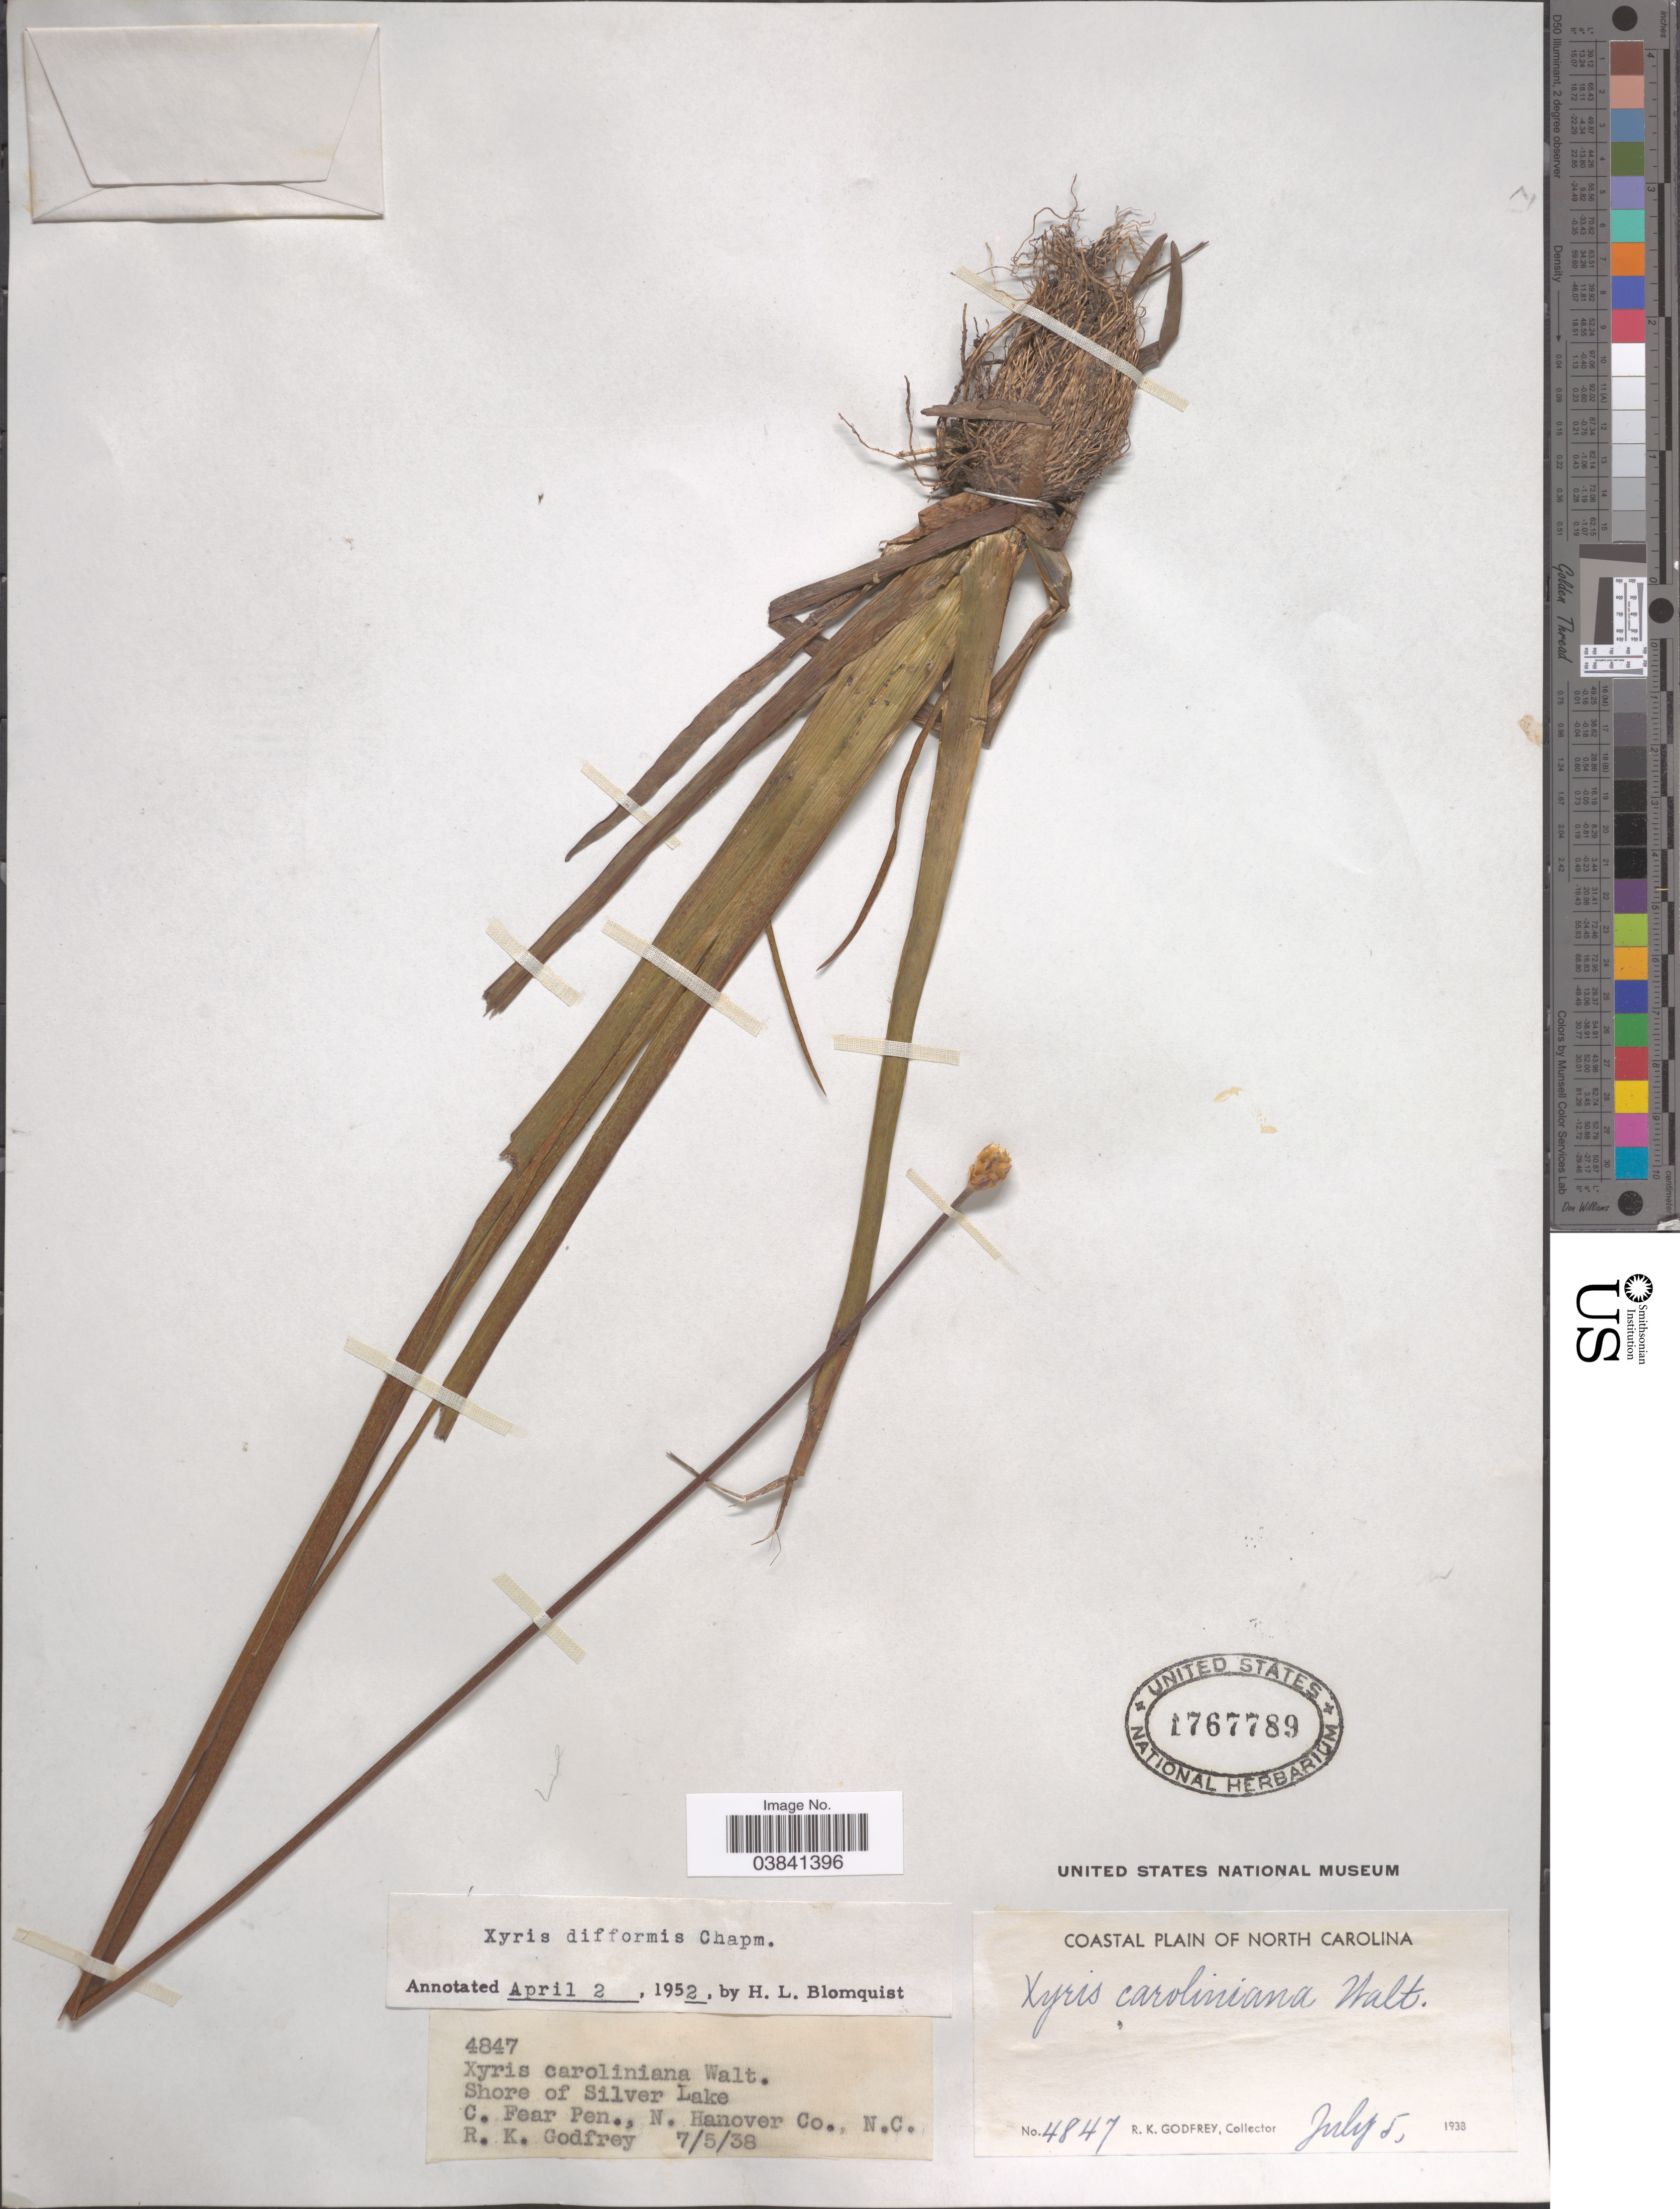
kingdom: Plantae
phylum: Tracheophyta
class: Liliopsida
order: Poales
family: Xyridaceae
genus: Xyris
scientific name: Xyris difformis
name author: Chapm.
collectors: R. K. Godfrey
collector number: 4847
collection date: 1938-07-05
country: United States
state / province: North Carolina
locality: Shore of Silver Lake, C. Fear Pen., N. Hanover Co. Coastal Plain of North Carolina.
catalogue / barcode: US 1767789